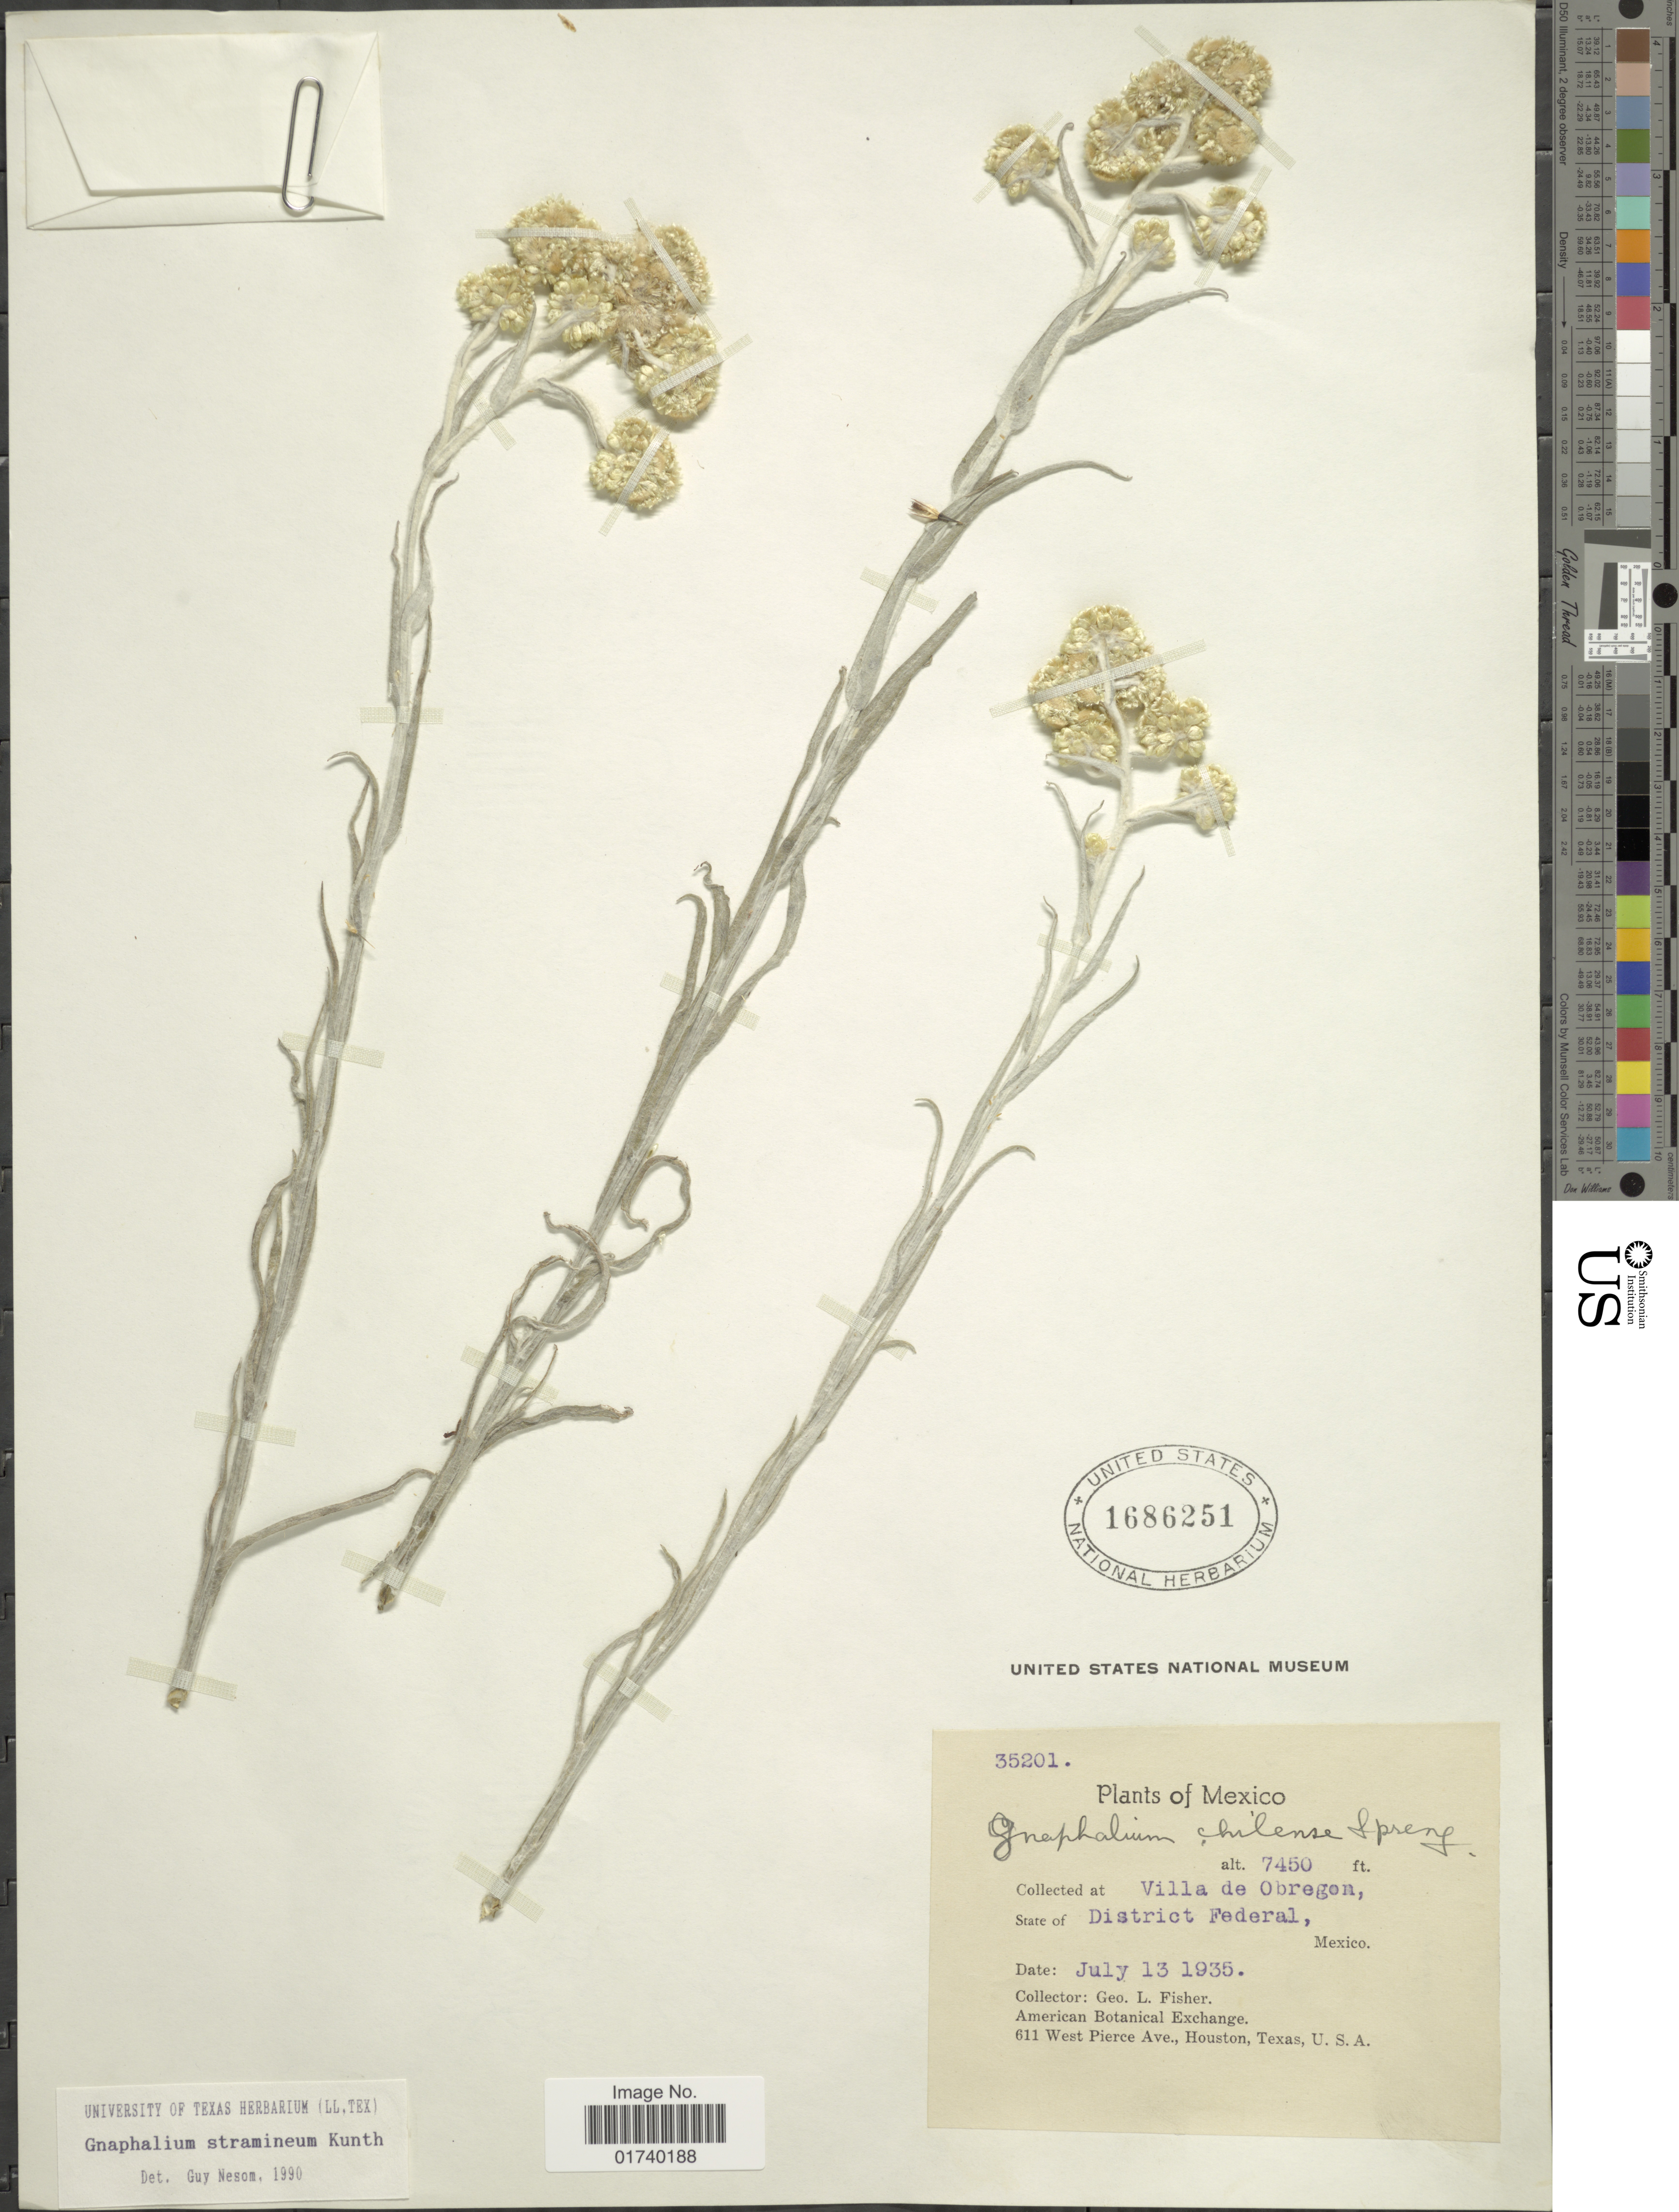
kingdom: Plantae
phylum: Tracheophyta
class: Magnoliopsida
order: Asterales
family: Asteraceae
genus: Pseudognaphalium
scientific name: Pseudognaphalium stramineum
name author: (Kunth) Anderb.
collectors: G. L. Fisher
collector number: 35201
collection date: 1935-07-13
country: Mexico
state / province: Distrito Federal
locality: Villa de Obregen, state of District Federal, Mexico.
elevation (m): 2271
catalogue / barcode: US 1686251